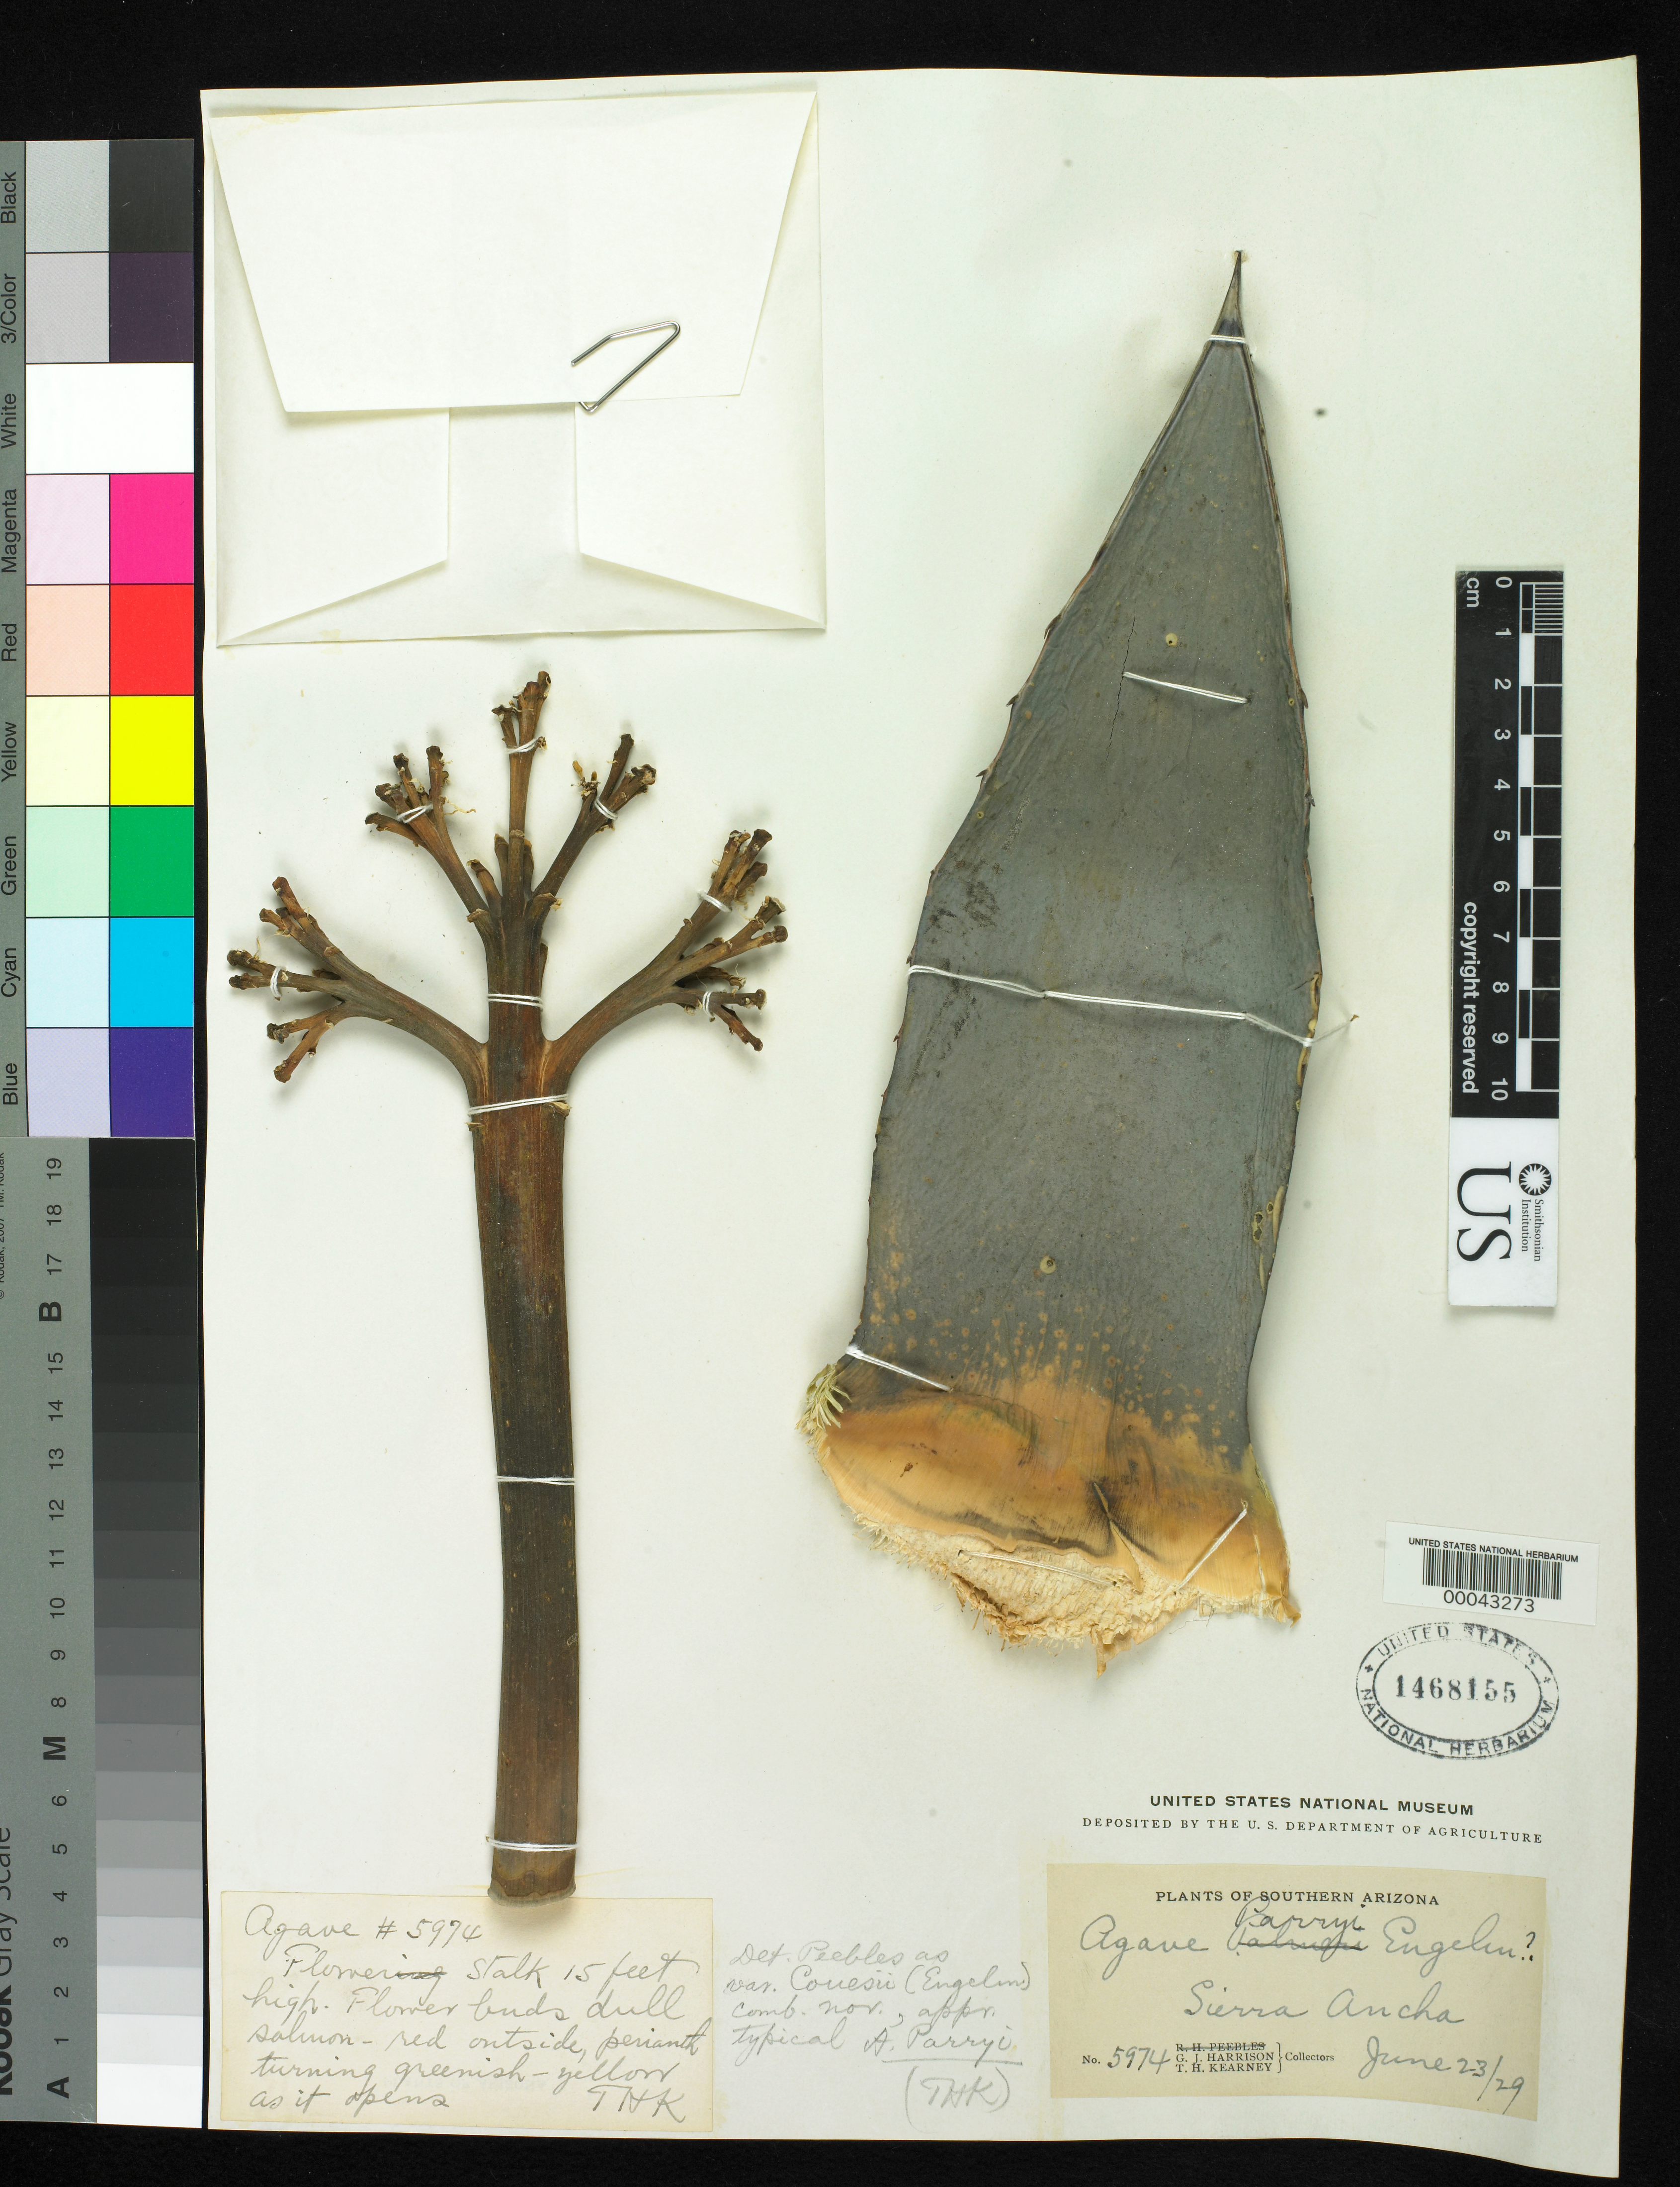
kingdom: Plantae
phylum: Tracheophyta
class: Liliopsida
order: Asparagales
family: Asparagaceae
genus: Agave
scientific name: Agave parryi var. couesii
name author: (Engelm. ex Trel.) Kearney & Peebles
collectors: G. J. Harrison & T. H. Kearney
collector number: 5974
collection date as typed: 23 Jul 1929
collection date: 1929-07-23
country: United States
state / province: Arizona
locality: Sierra ancha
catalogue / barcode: US 1468155